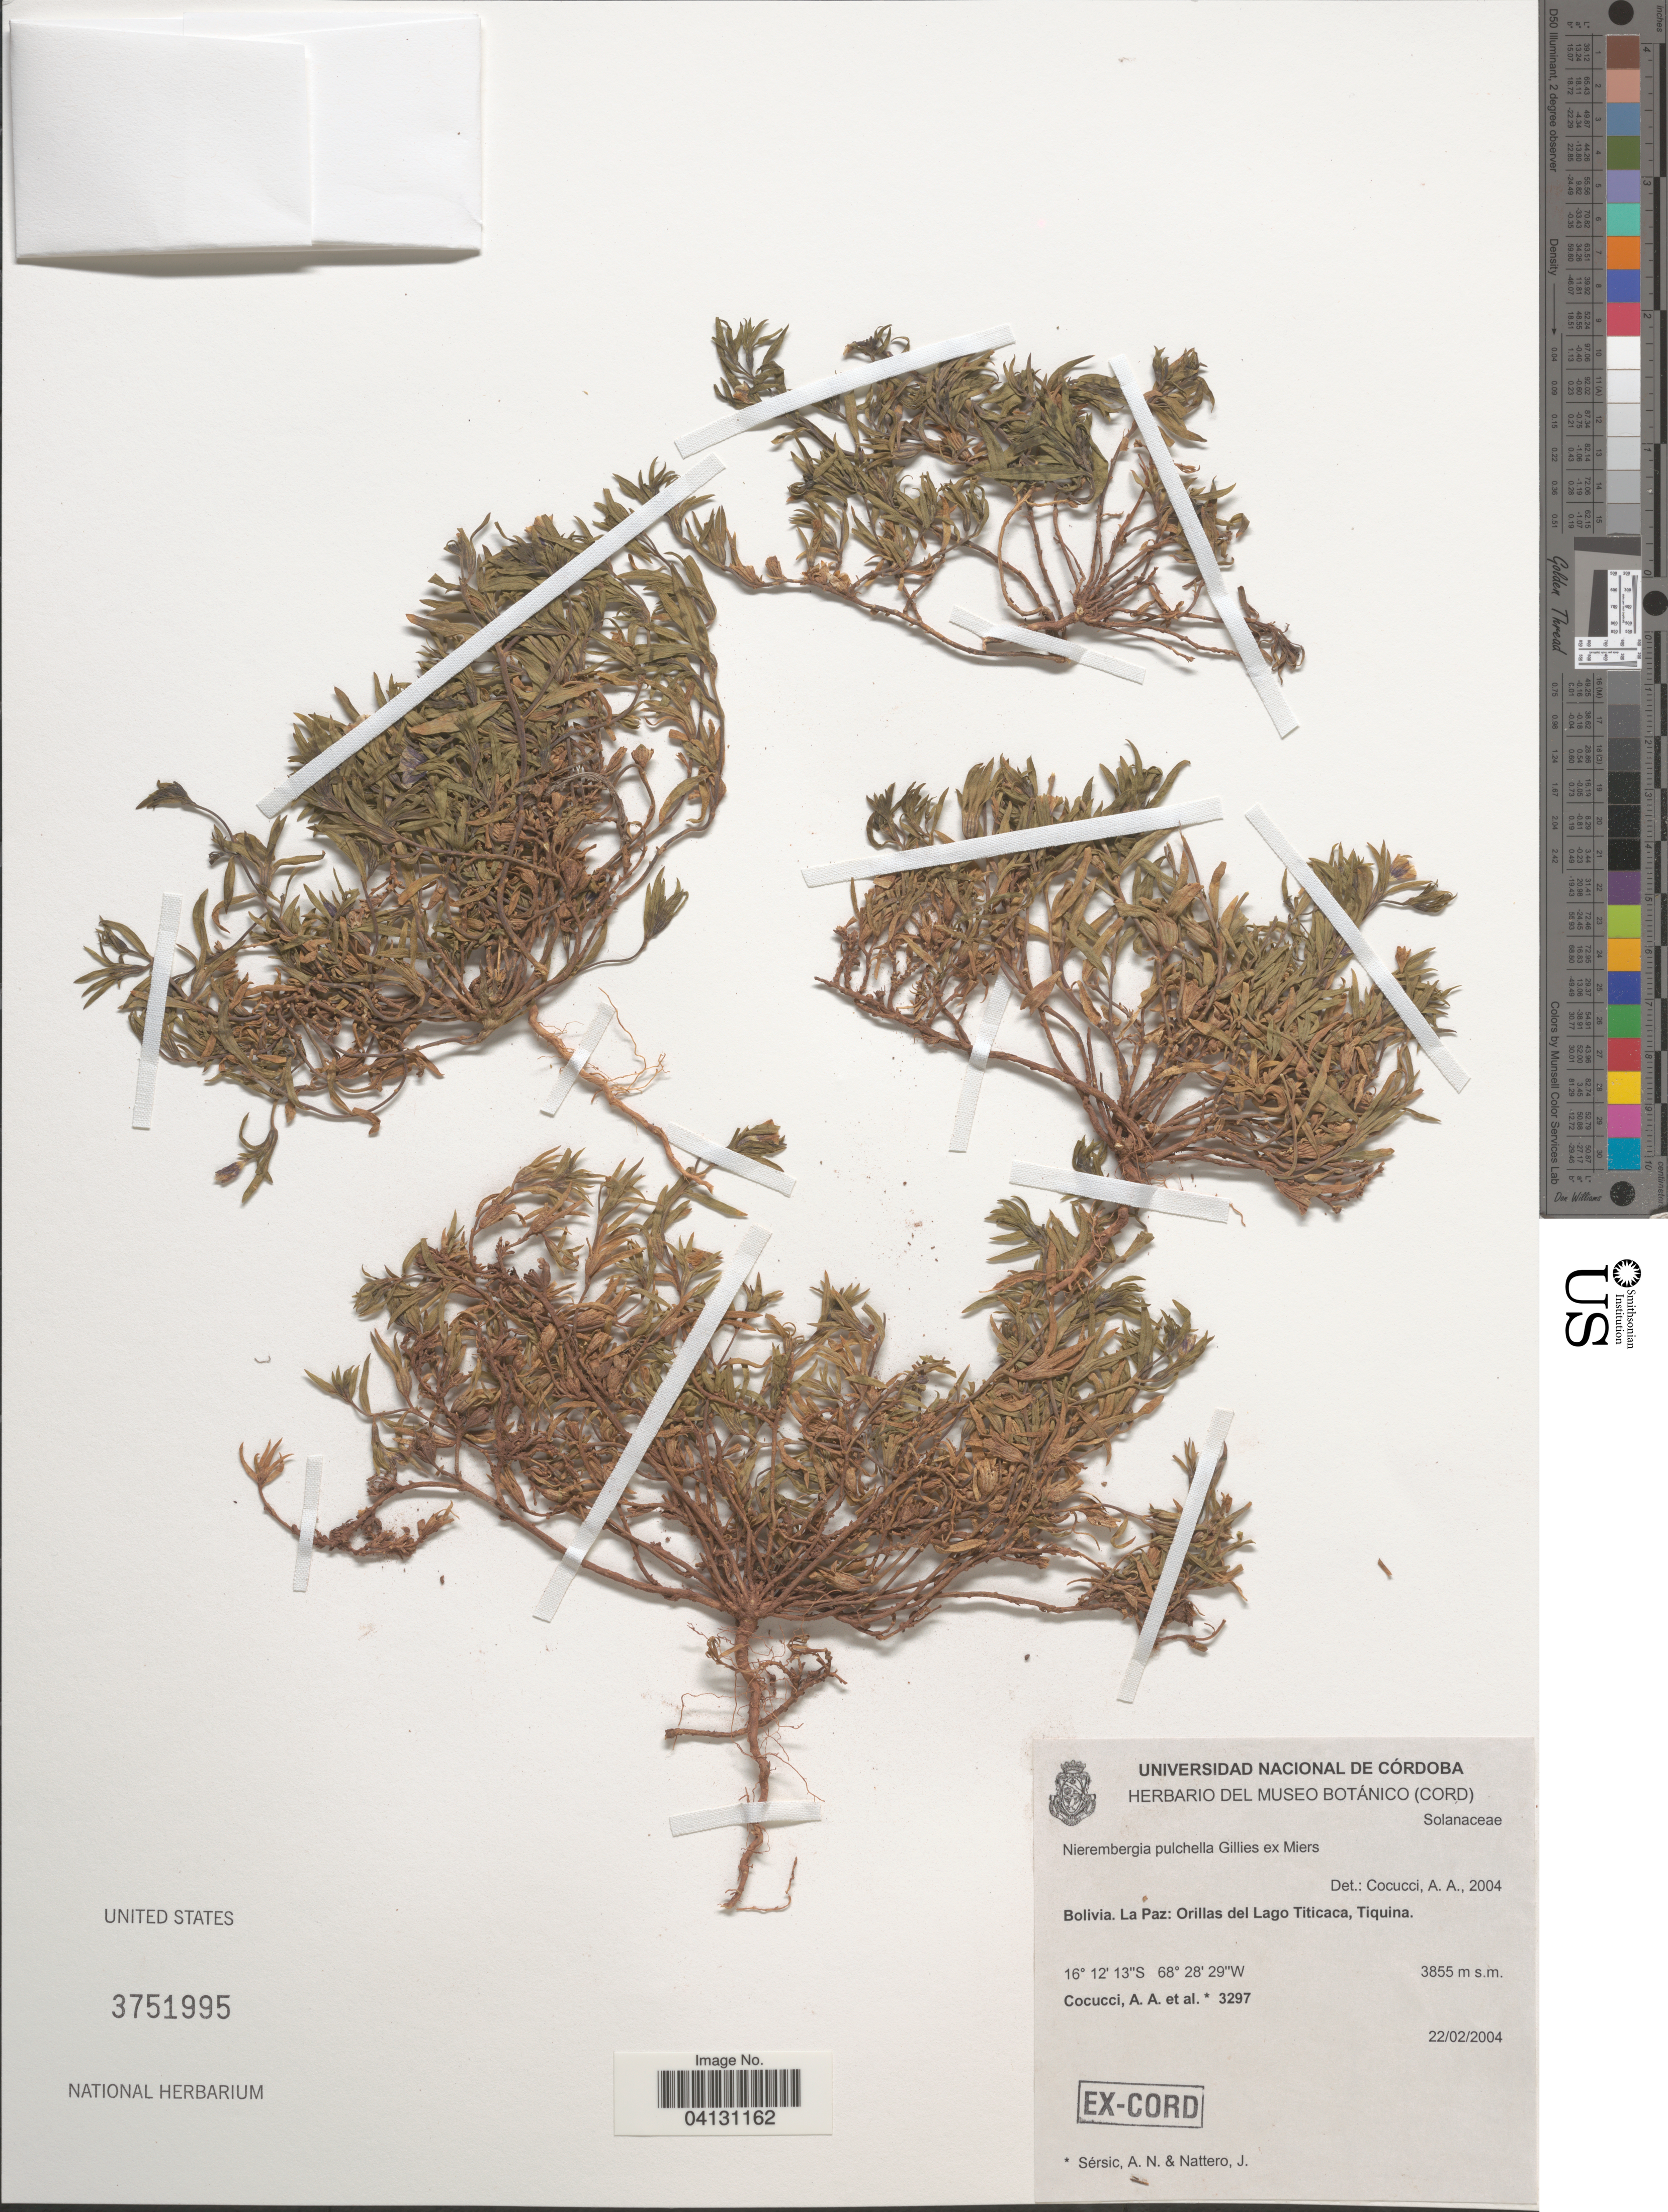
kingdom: Plantae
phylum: Tracheophyta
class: Magnoliopsida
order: Solanales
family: Solanaceae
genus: Nierembergia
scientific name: Nierembergia pulchella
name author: Miers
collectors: A. A. Cocucci, A. Sérsic & J. Nattero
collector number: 3297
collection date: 2004-02-22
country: Bolivia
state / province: La Paz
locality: Orillas del Lago Titicaca, Tiquina.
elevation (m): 3855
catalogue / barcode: US 3751995